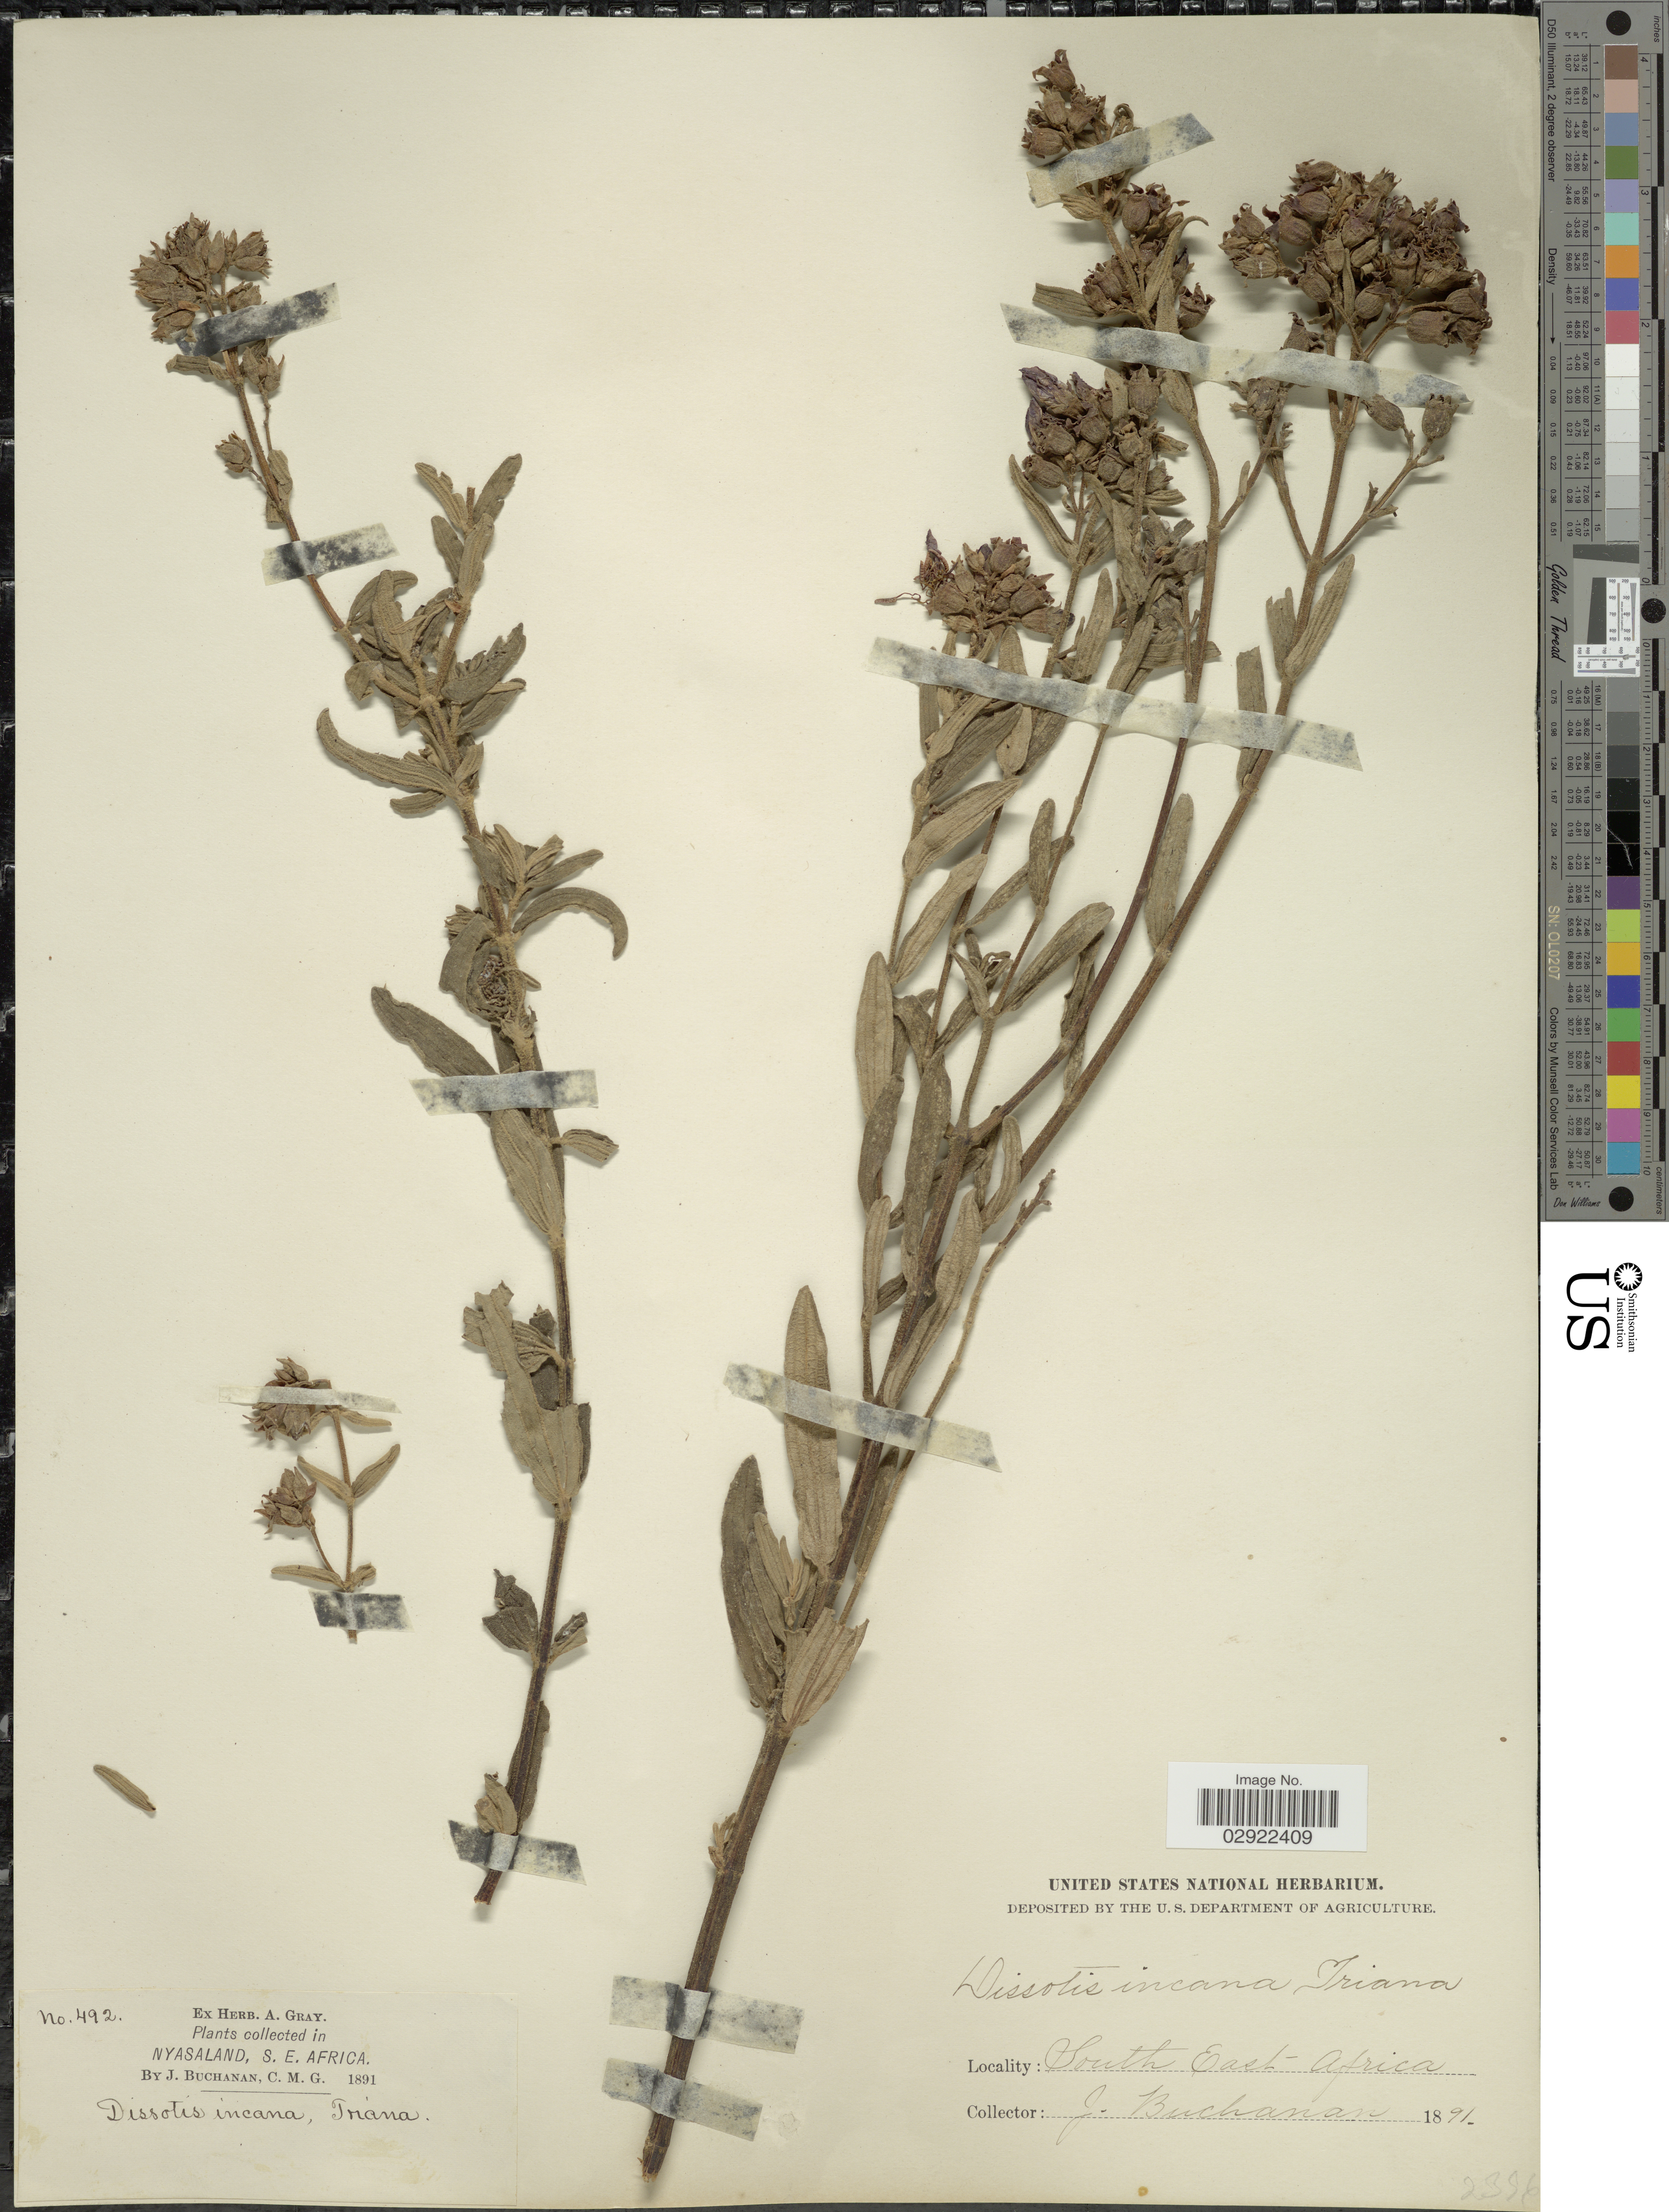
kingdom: Plantae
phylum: Tracheophyta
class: Magnoliopsida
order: Myrtales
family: Melastomataceae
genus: Argyrella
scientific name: Argyrella canescens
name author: (Graham) Harv.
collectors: J. Buchanan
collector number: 492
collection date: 1891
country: Malawi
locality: Nyasaland, South East Africa.